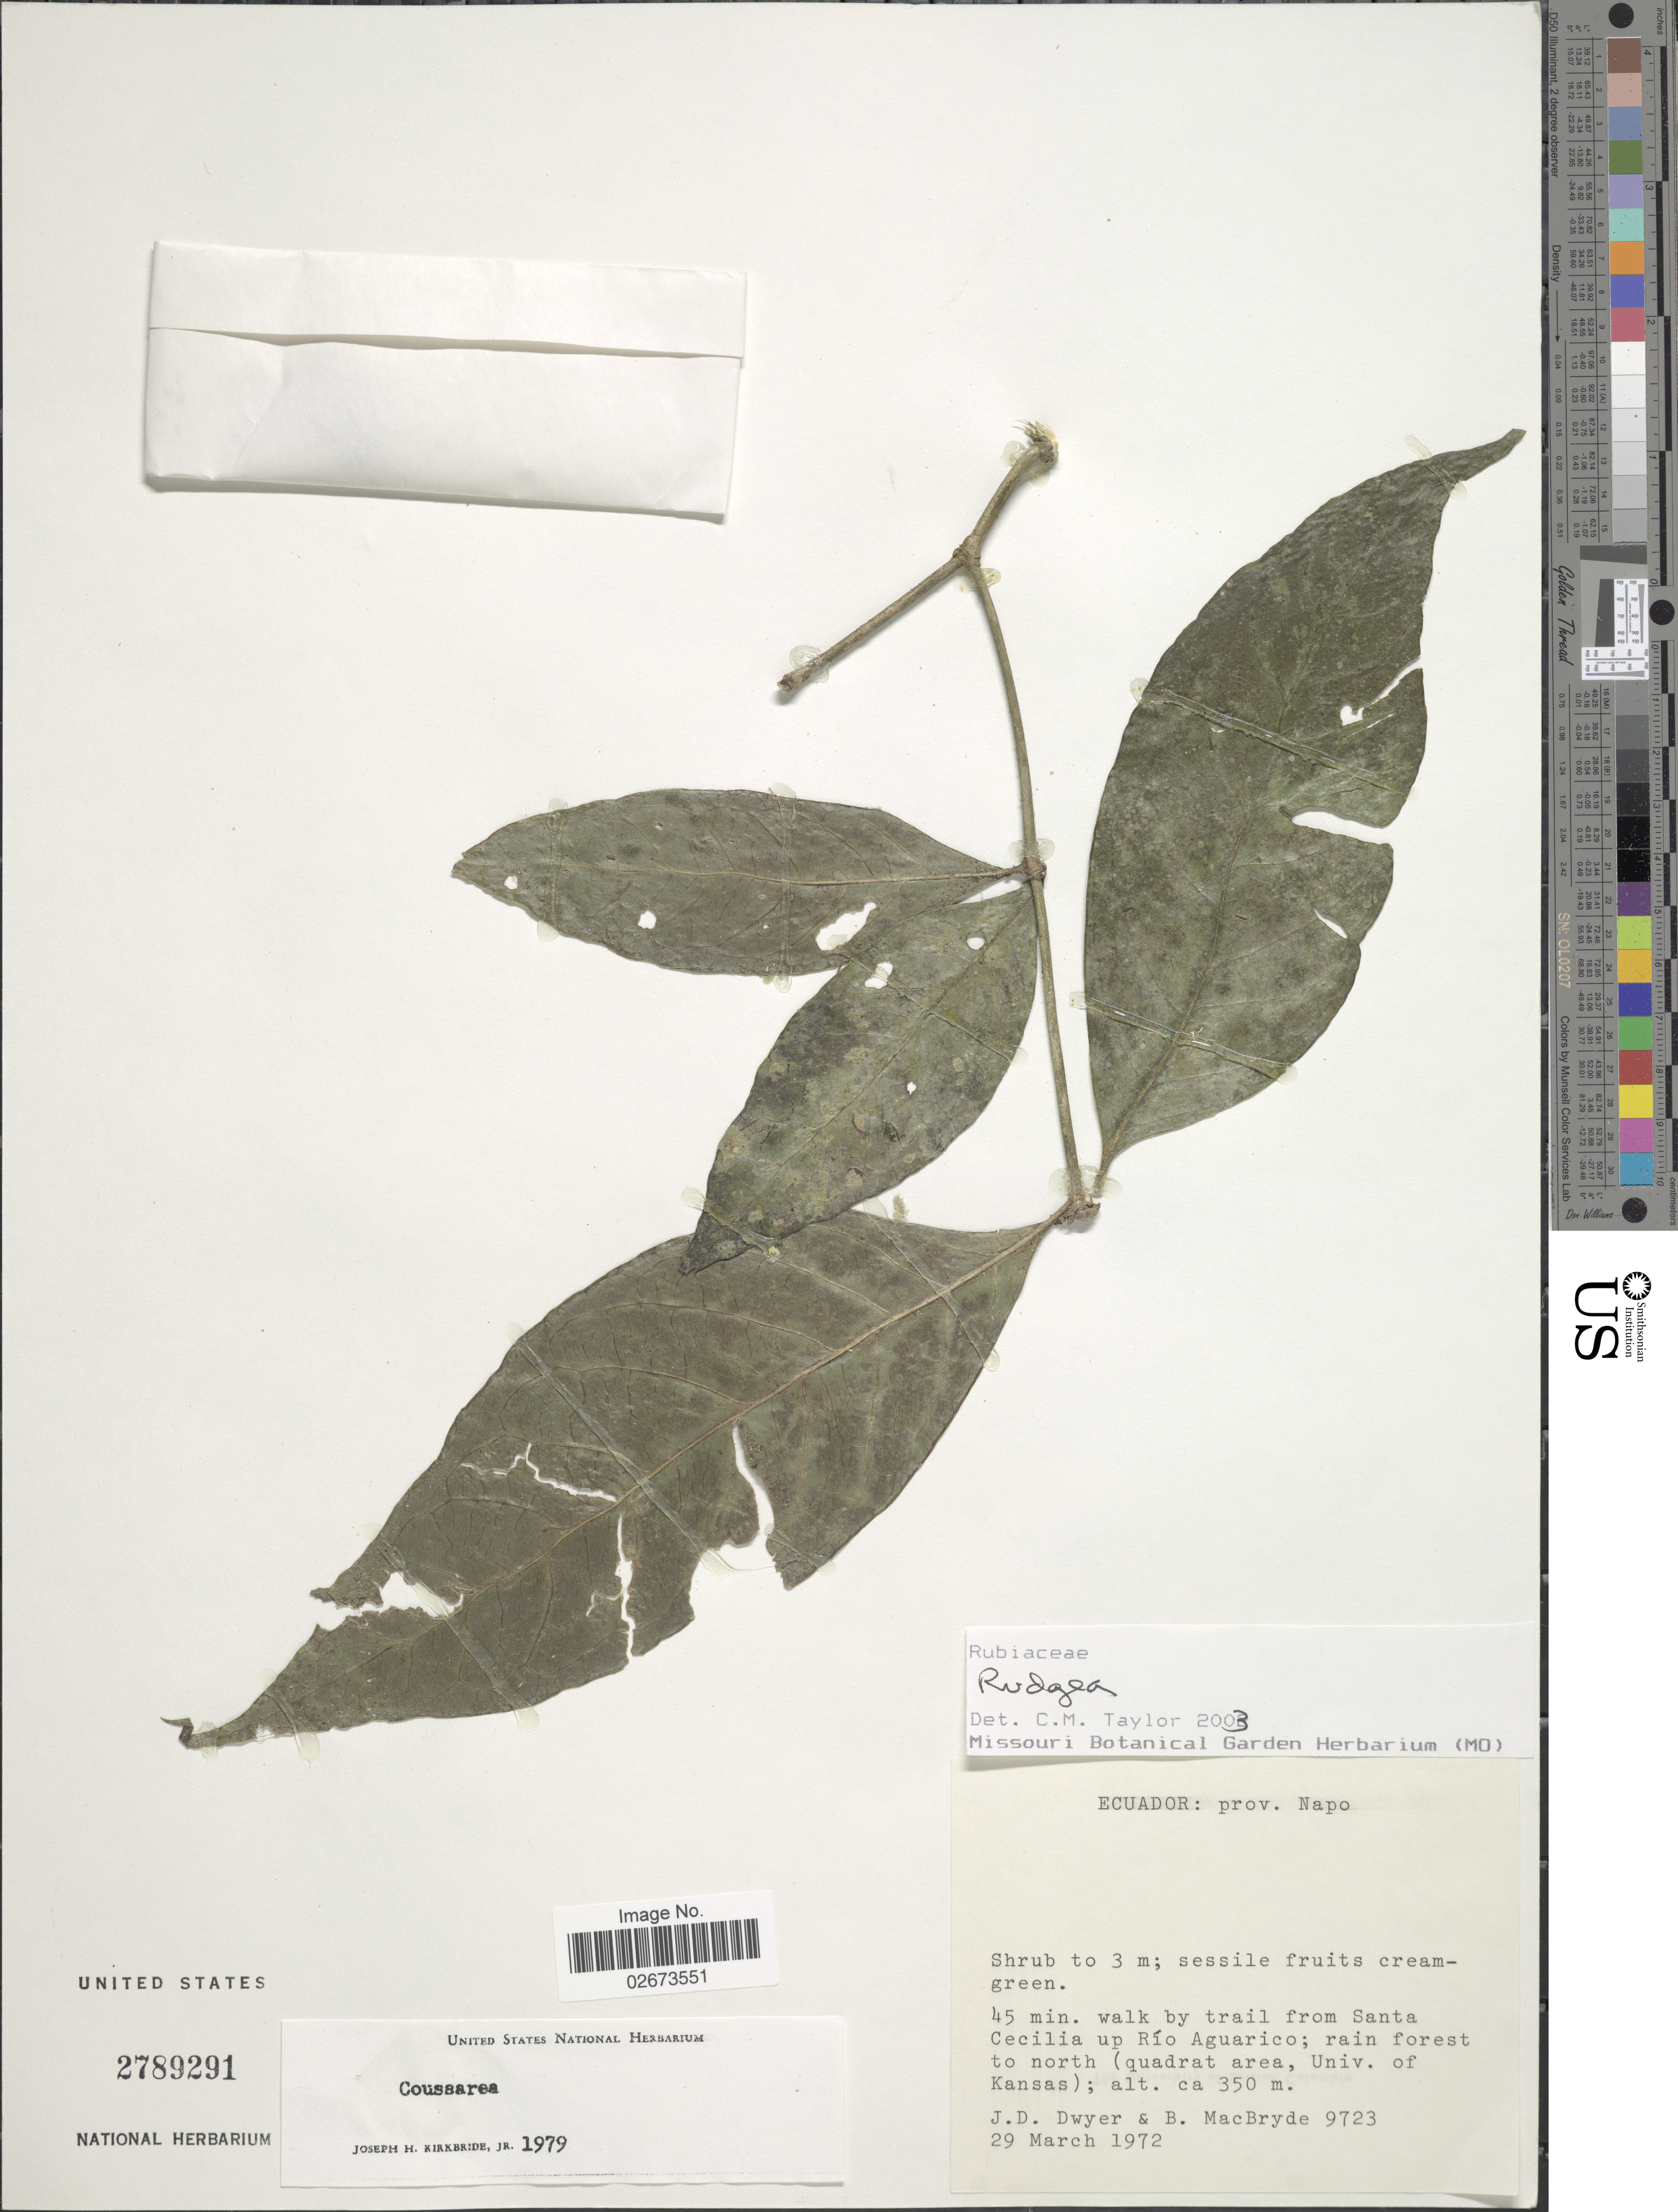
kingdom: Plantae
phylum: Tracheophyta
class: Magnoliopsida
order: Gentianales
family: Rubiaceae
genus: Rudgea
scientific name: Rudgea sp.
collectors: J. D. Dwyer & B. MacBryde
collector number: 9723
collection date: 1972-03-29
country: Ecuador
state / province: Napo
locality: Ecuador: Prov. Napo, 45 min walk by trail from Santa Cecilia up Rio Aguarico: rain forest to north (quadrat area, Univ of Kansas)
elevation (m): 350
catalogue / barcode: US 2789291